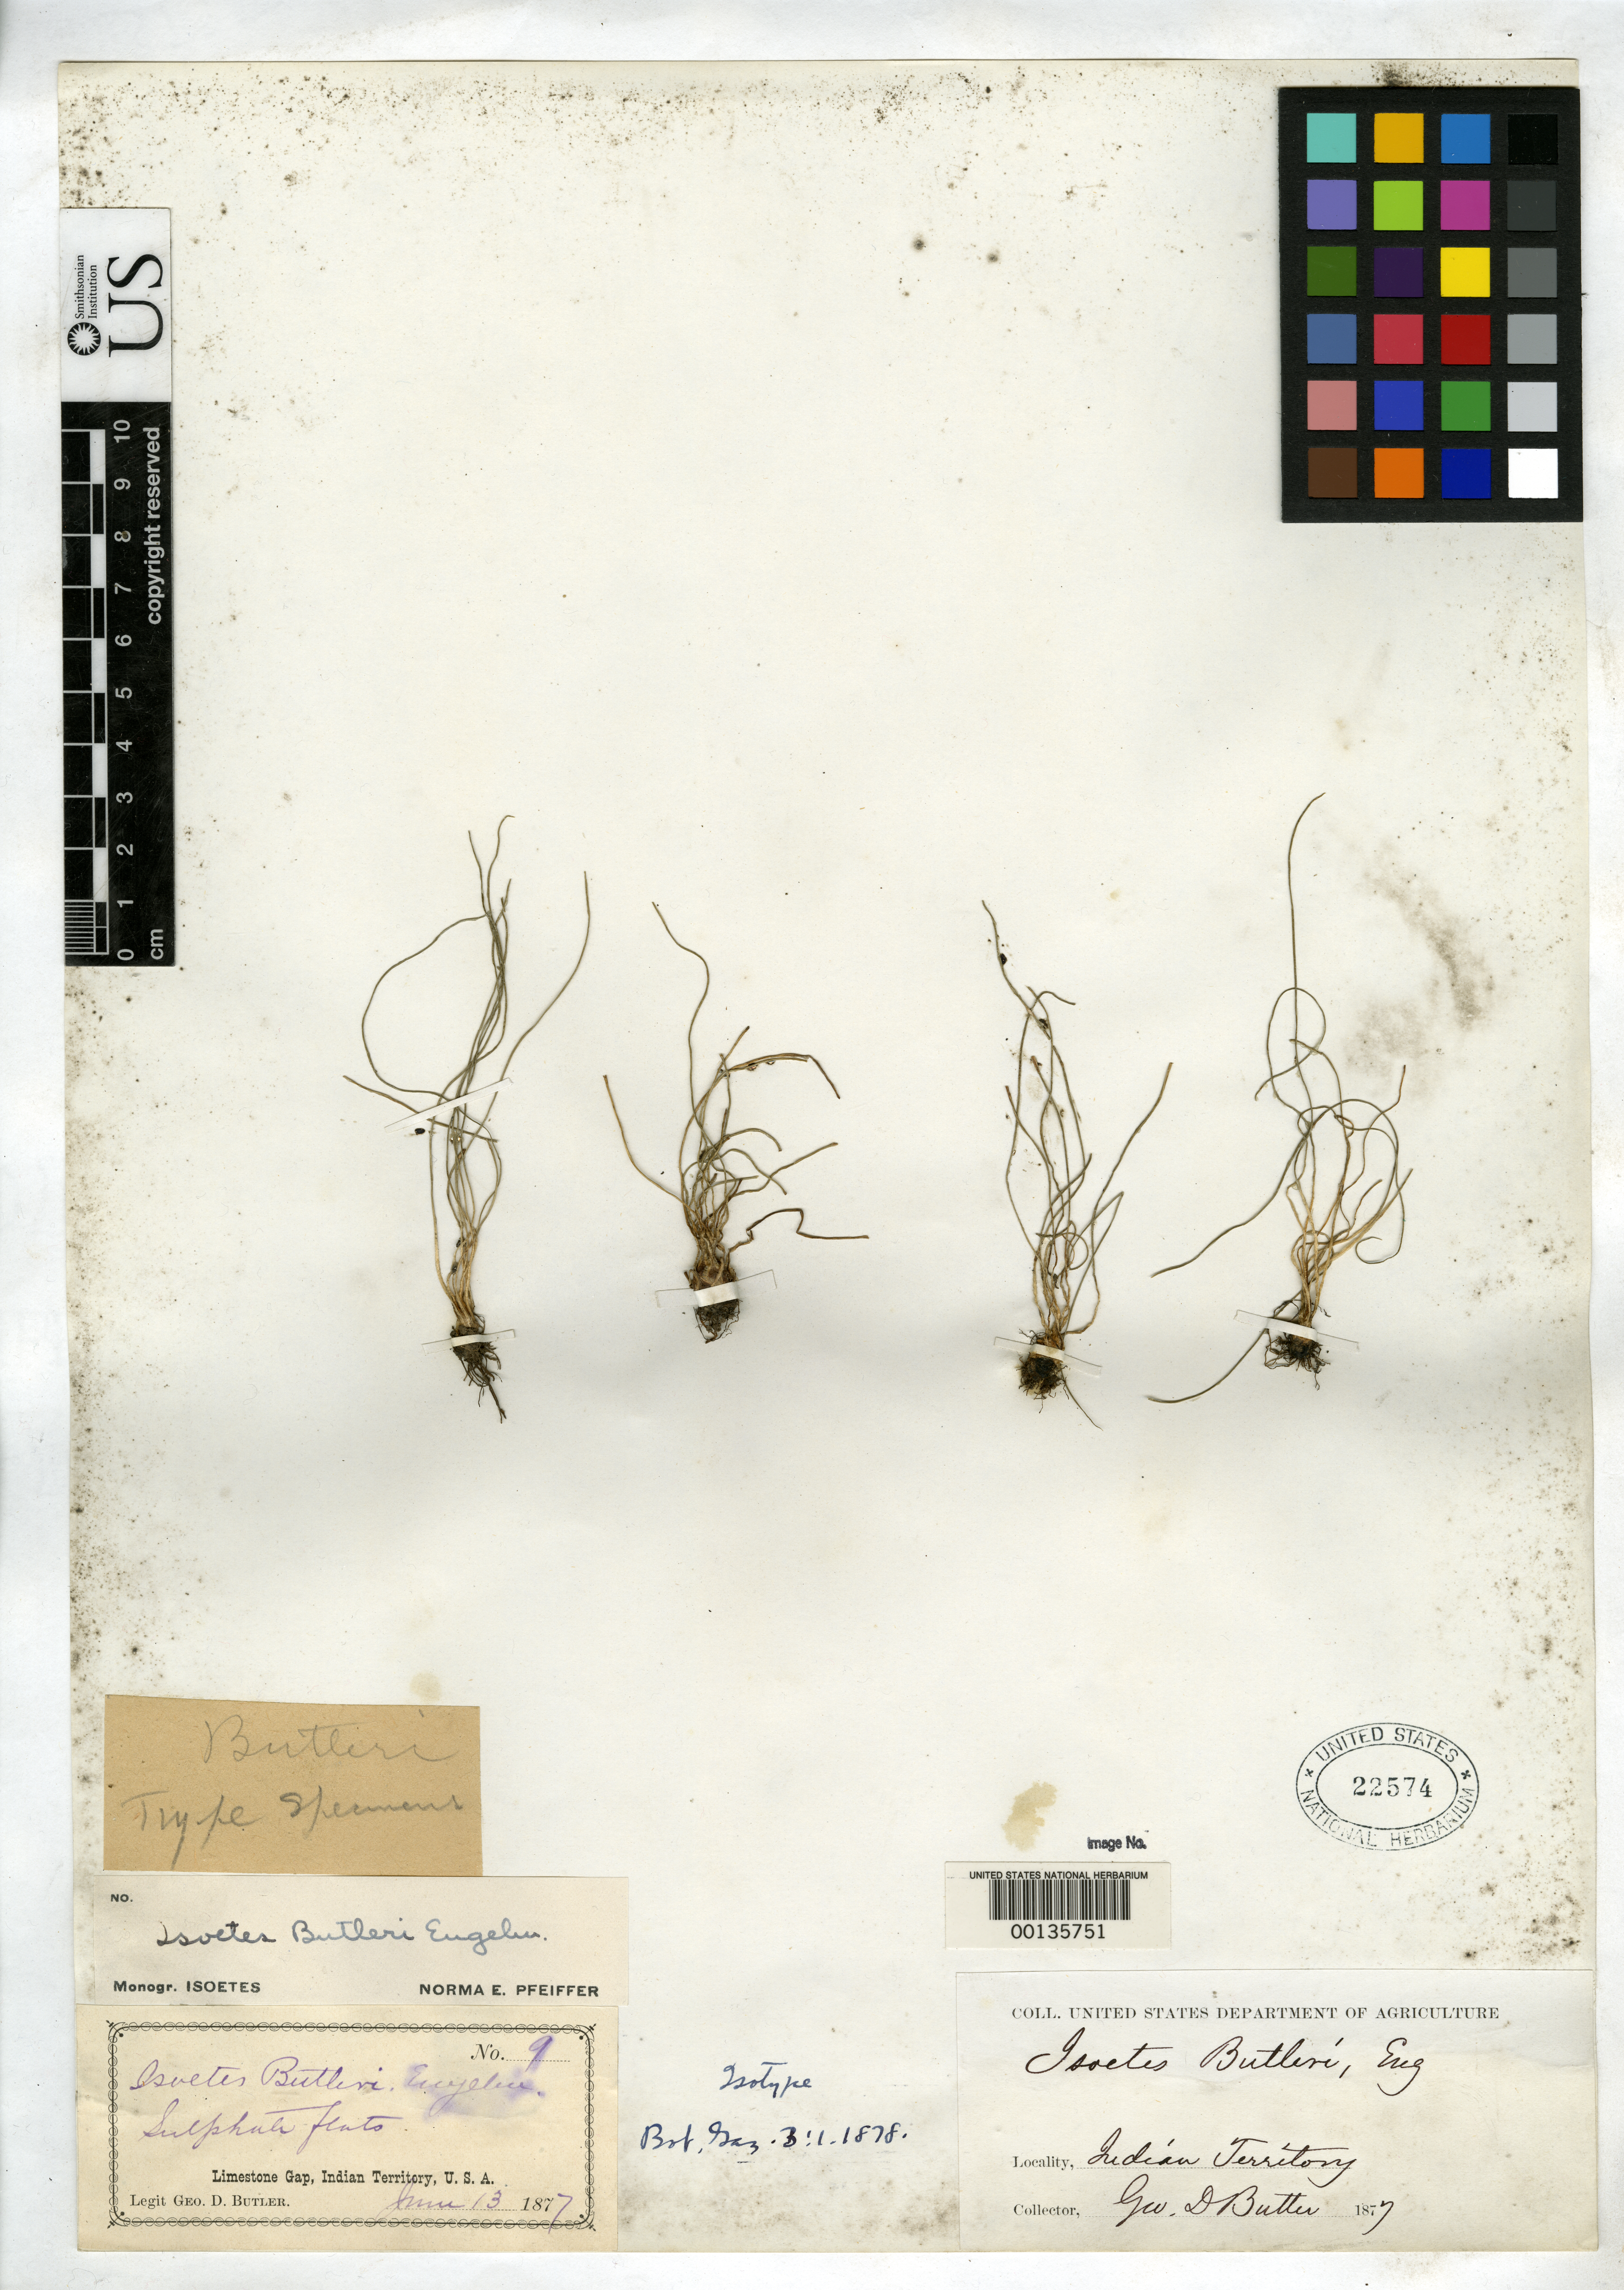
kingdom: Plantae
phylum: Tracheophyta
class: Lycopodiopsida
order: Isoetales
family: Isoetaceae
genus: Isoetes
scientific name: Isoetes butleri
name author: Engelm.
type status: Type Collection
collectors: G. D. Butler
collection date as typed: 13 Jun 1877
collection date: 1877-06-13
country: United States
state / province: Oklahoma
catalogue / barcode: US 22574